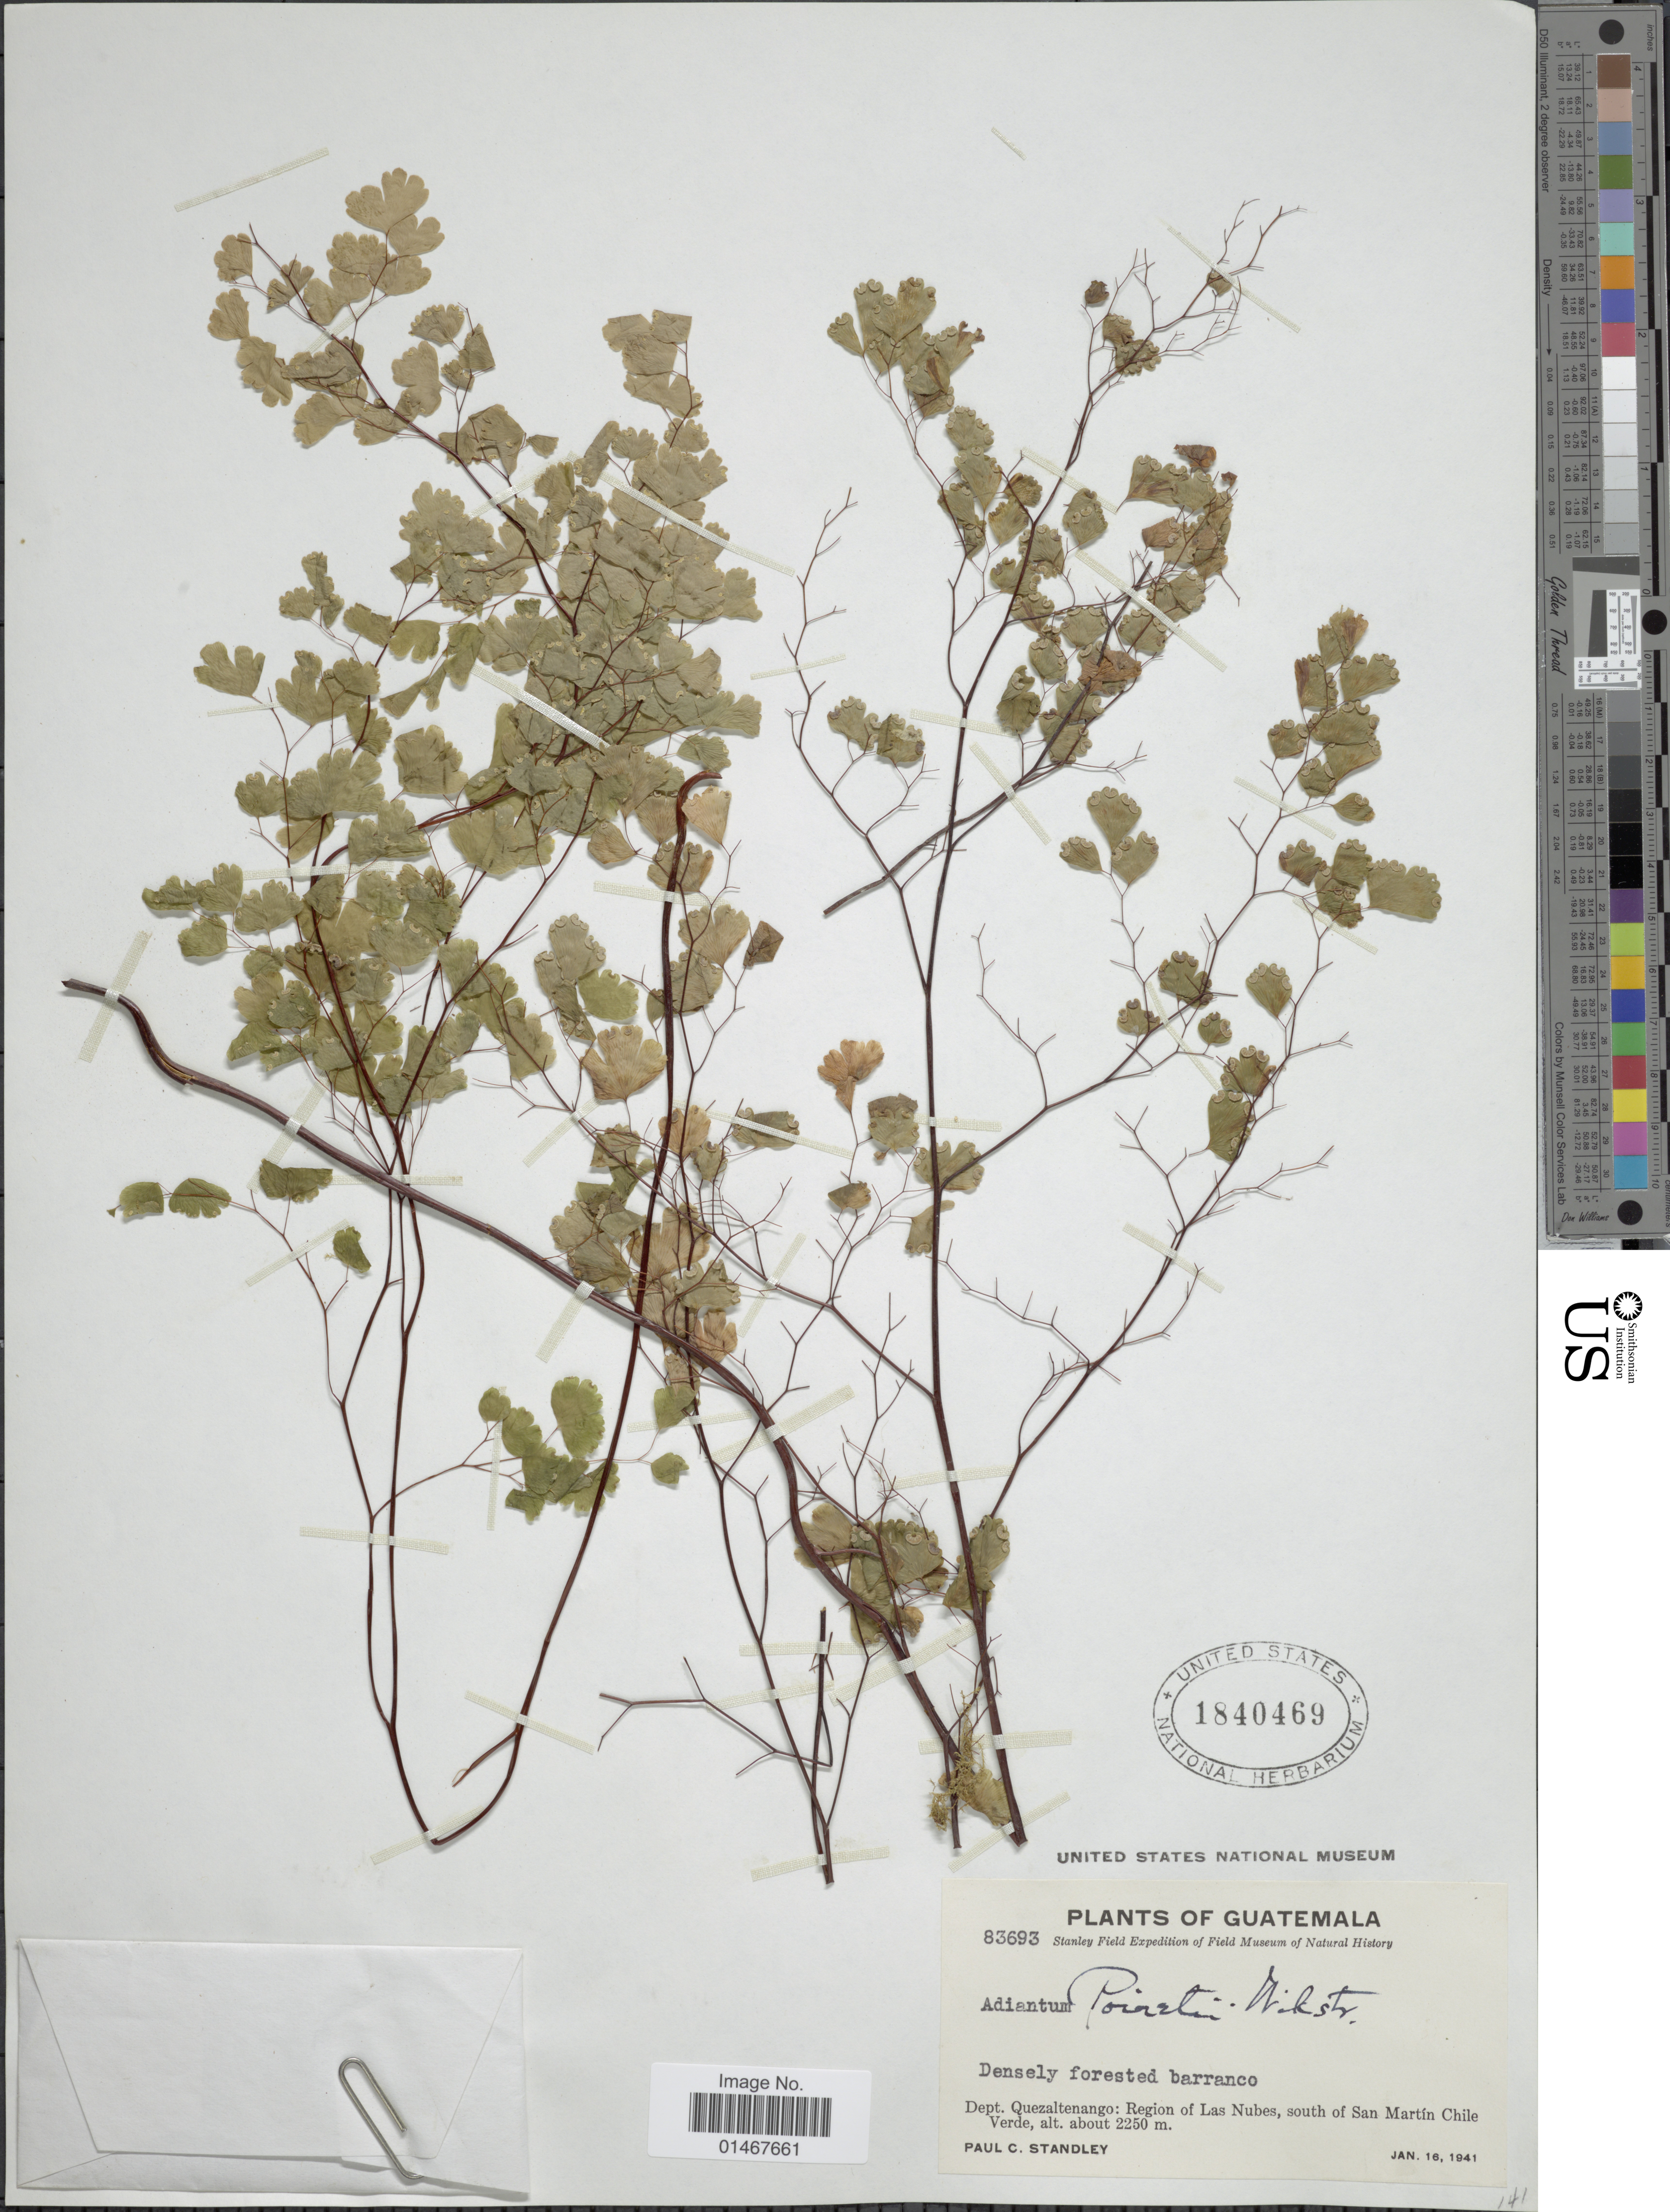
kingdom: Plantae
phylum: Tracheophyta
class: Polypodiopsida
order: Polypodiales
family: Pteridaceae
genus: Adiantum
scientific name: Adiantum poiretii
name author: Wikstr.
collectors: P. C. Standley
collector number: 83693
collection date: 1941-01-16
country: Guatemala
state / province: Quetzaltenango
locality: Dept. Quezaltenango: region of La Nubes, south of San Martín Chile Verde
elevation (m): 2250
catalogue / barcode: US 1840469